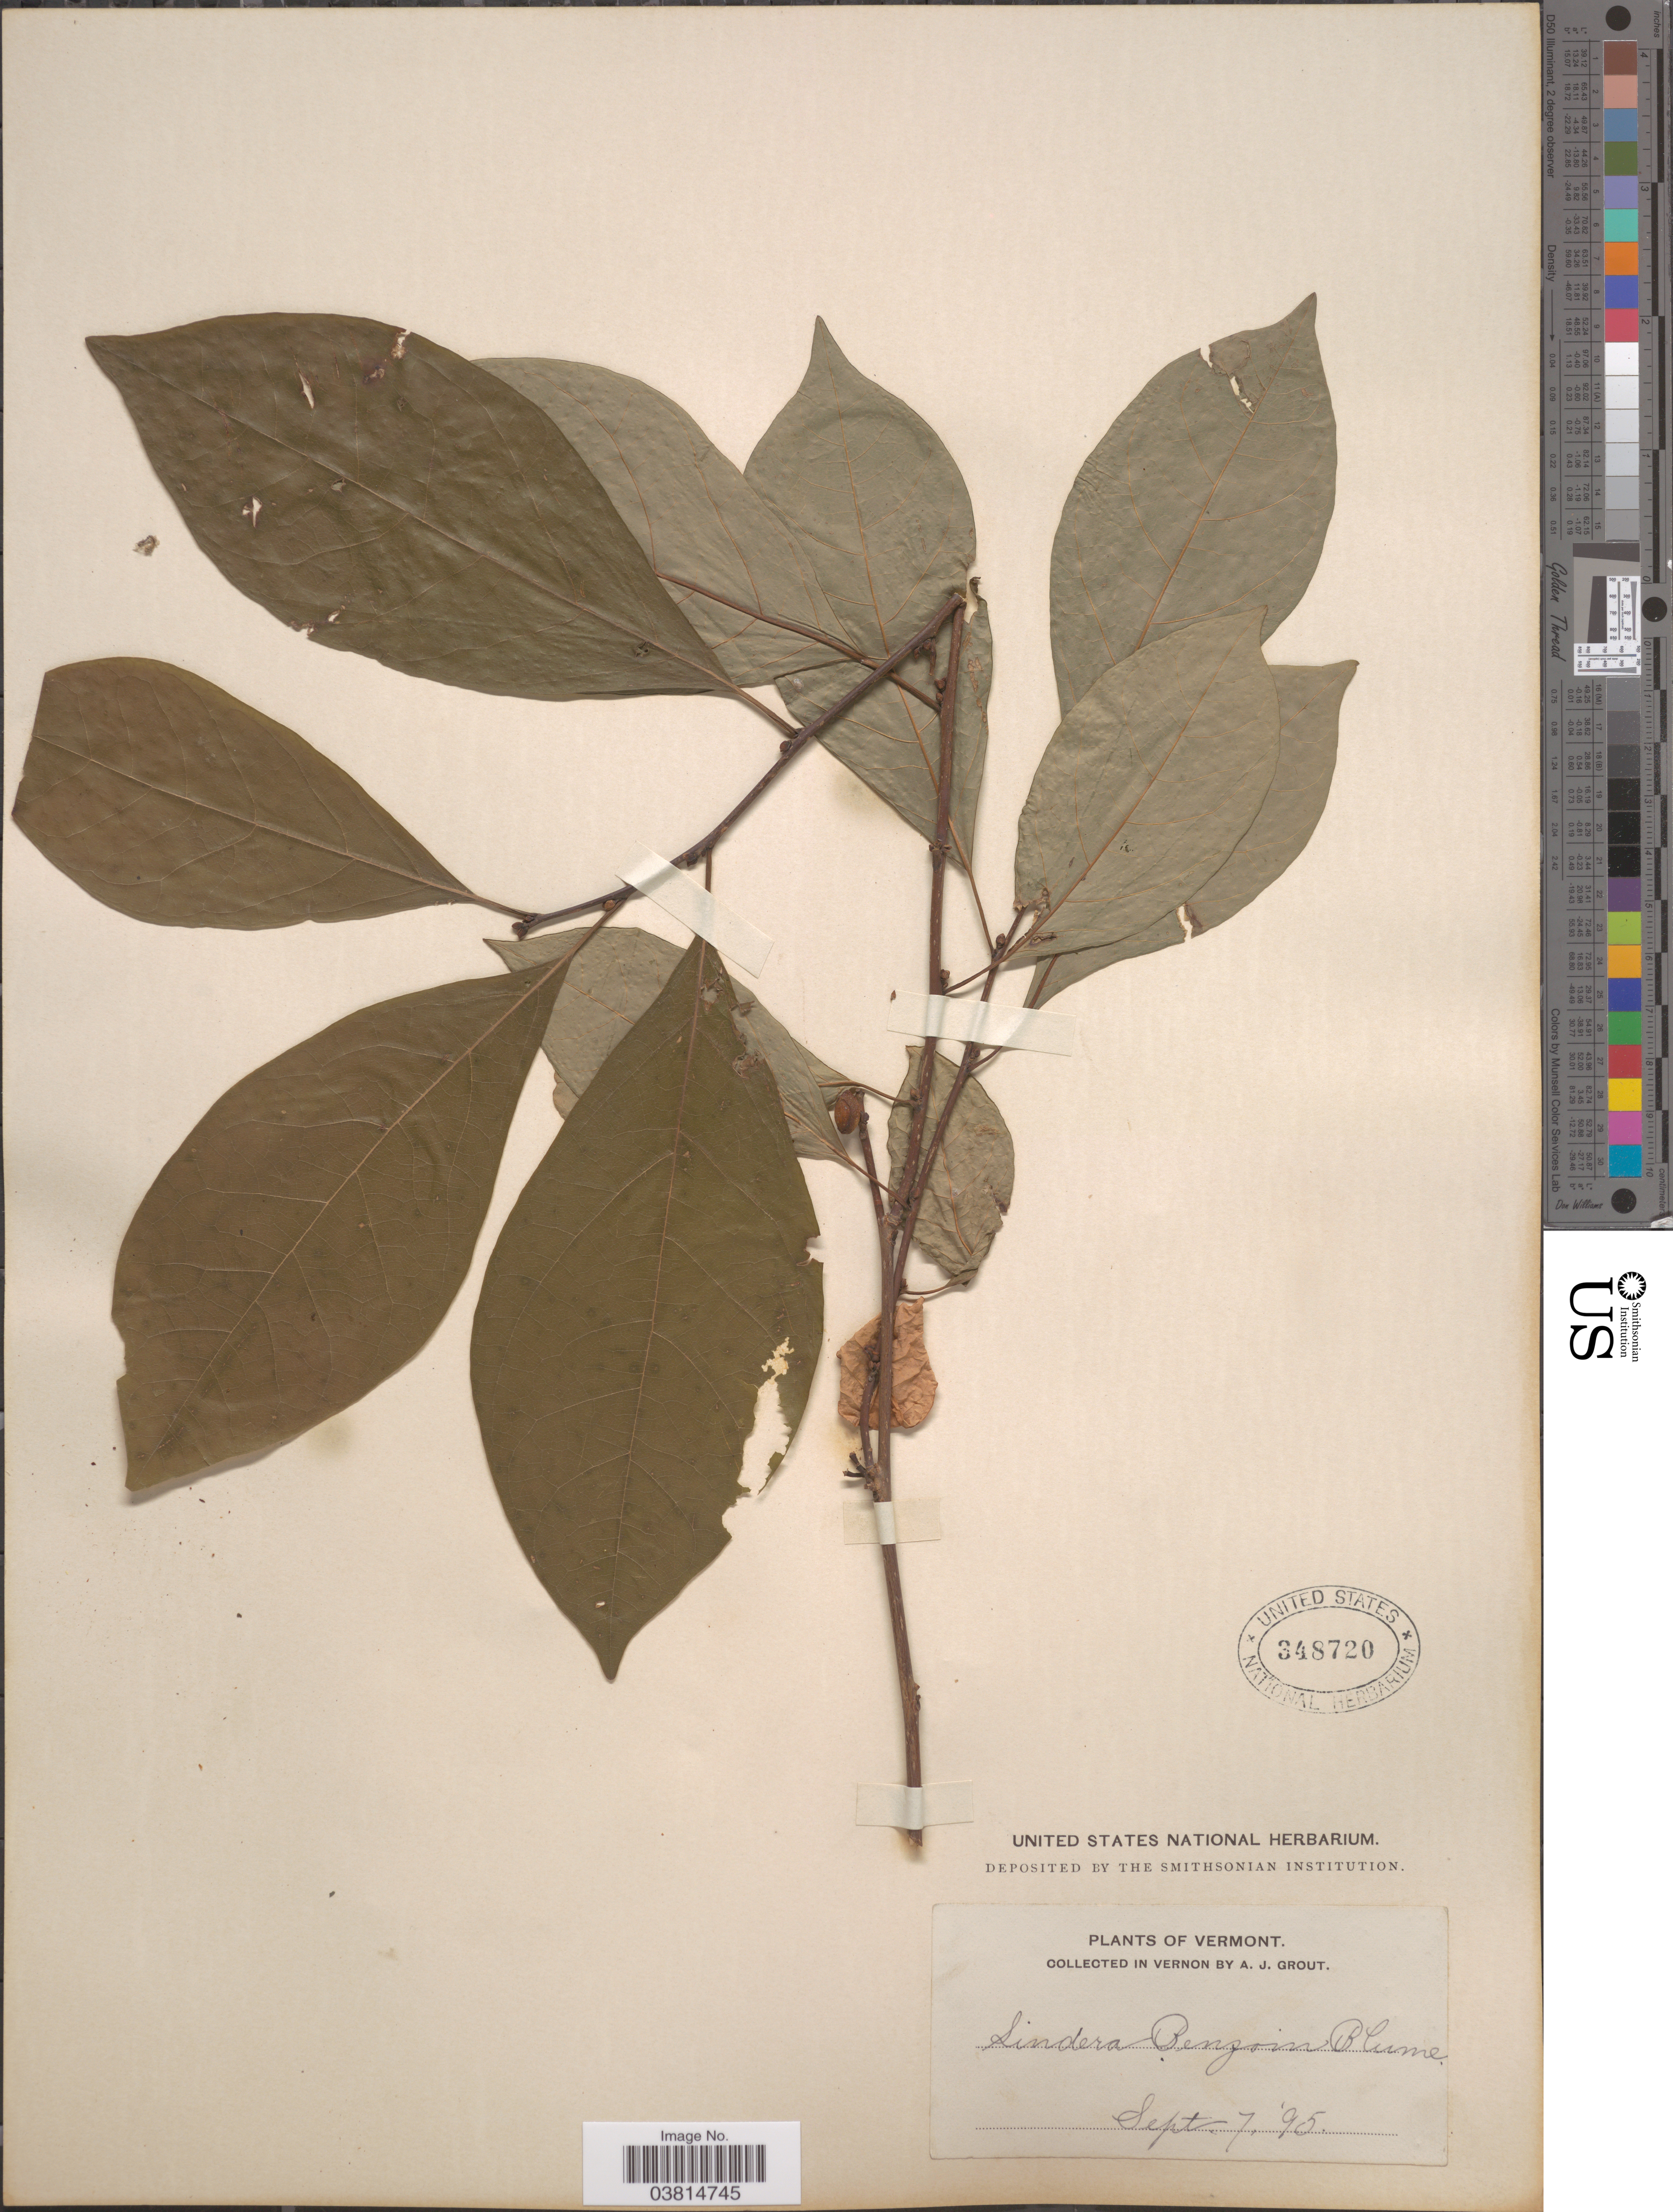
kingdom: Plantae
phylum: Tracheophyta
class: Magnoliopsida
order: Laurales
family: Lauraceae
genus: Lindera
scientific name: Lindera aestivalis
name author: Blume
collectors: A. J. Grout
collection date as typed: Transcribed d/m/y: 7/9/95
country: United States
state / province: Vermont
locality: Vernon.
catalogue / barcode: US 348720